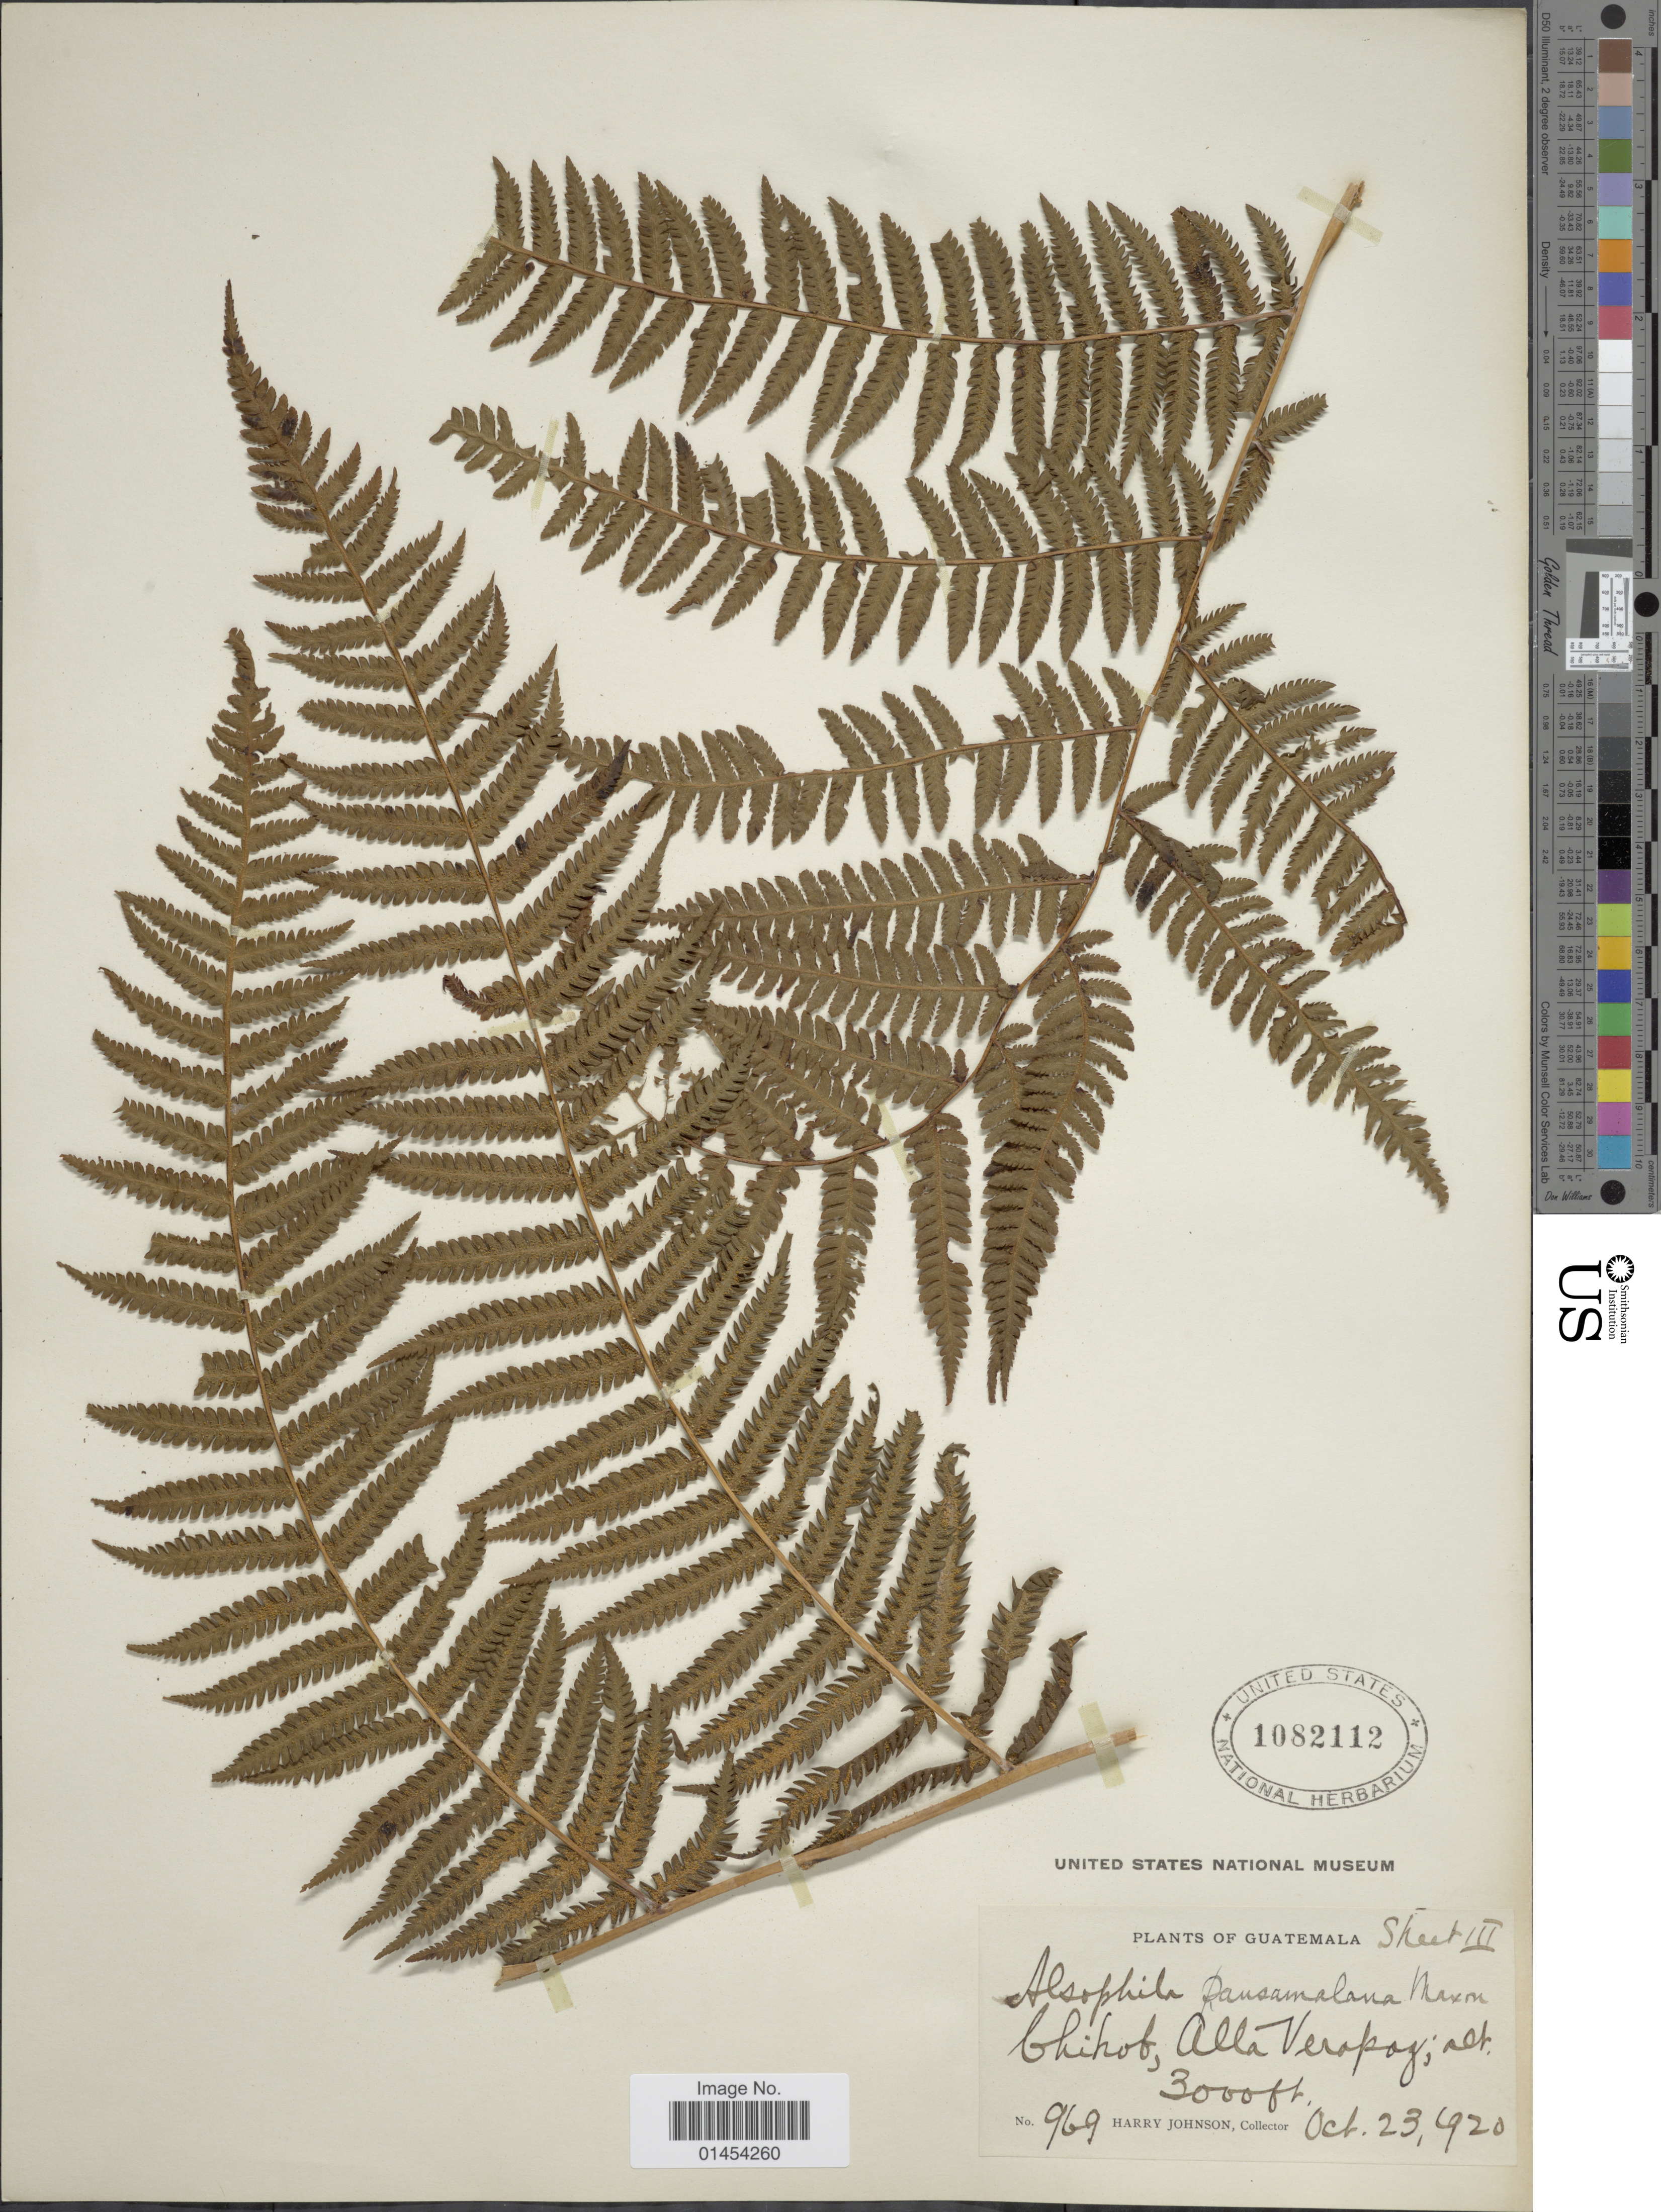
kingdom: Plantae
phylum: Tracheophyta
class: Polypodiopsida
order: Cyatheales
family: Cyatheaceae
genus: Alsophila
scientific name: Alsophila armata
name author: (Sw.) C. Presl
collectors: H. Johnson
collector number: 969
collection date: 1920-10-23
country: Guatemala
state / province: Alta Verapaz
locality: Chihob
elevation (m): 914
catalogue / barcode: US 1082112